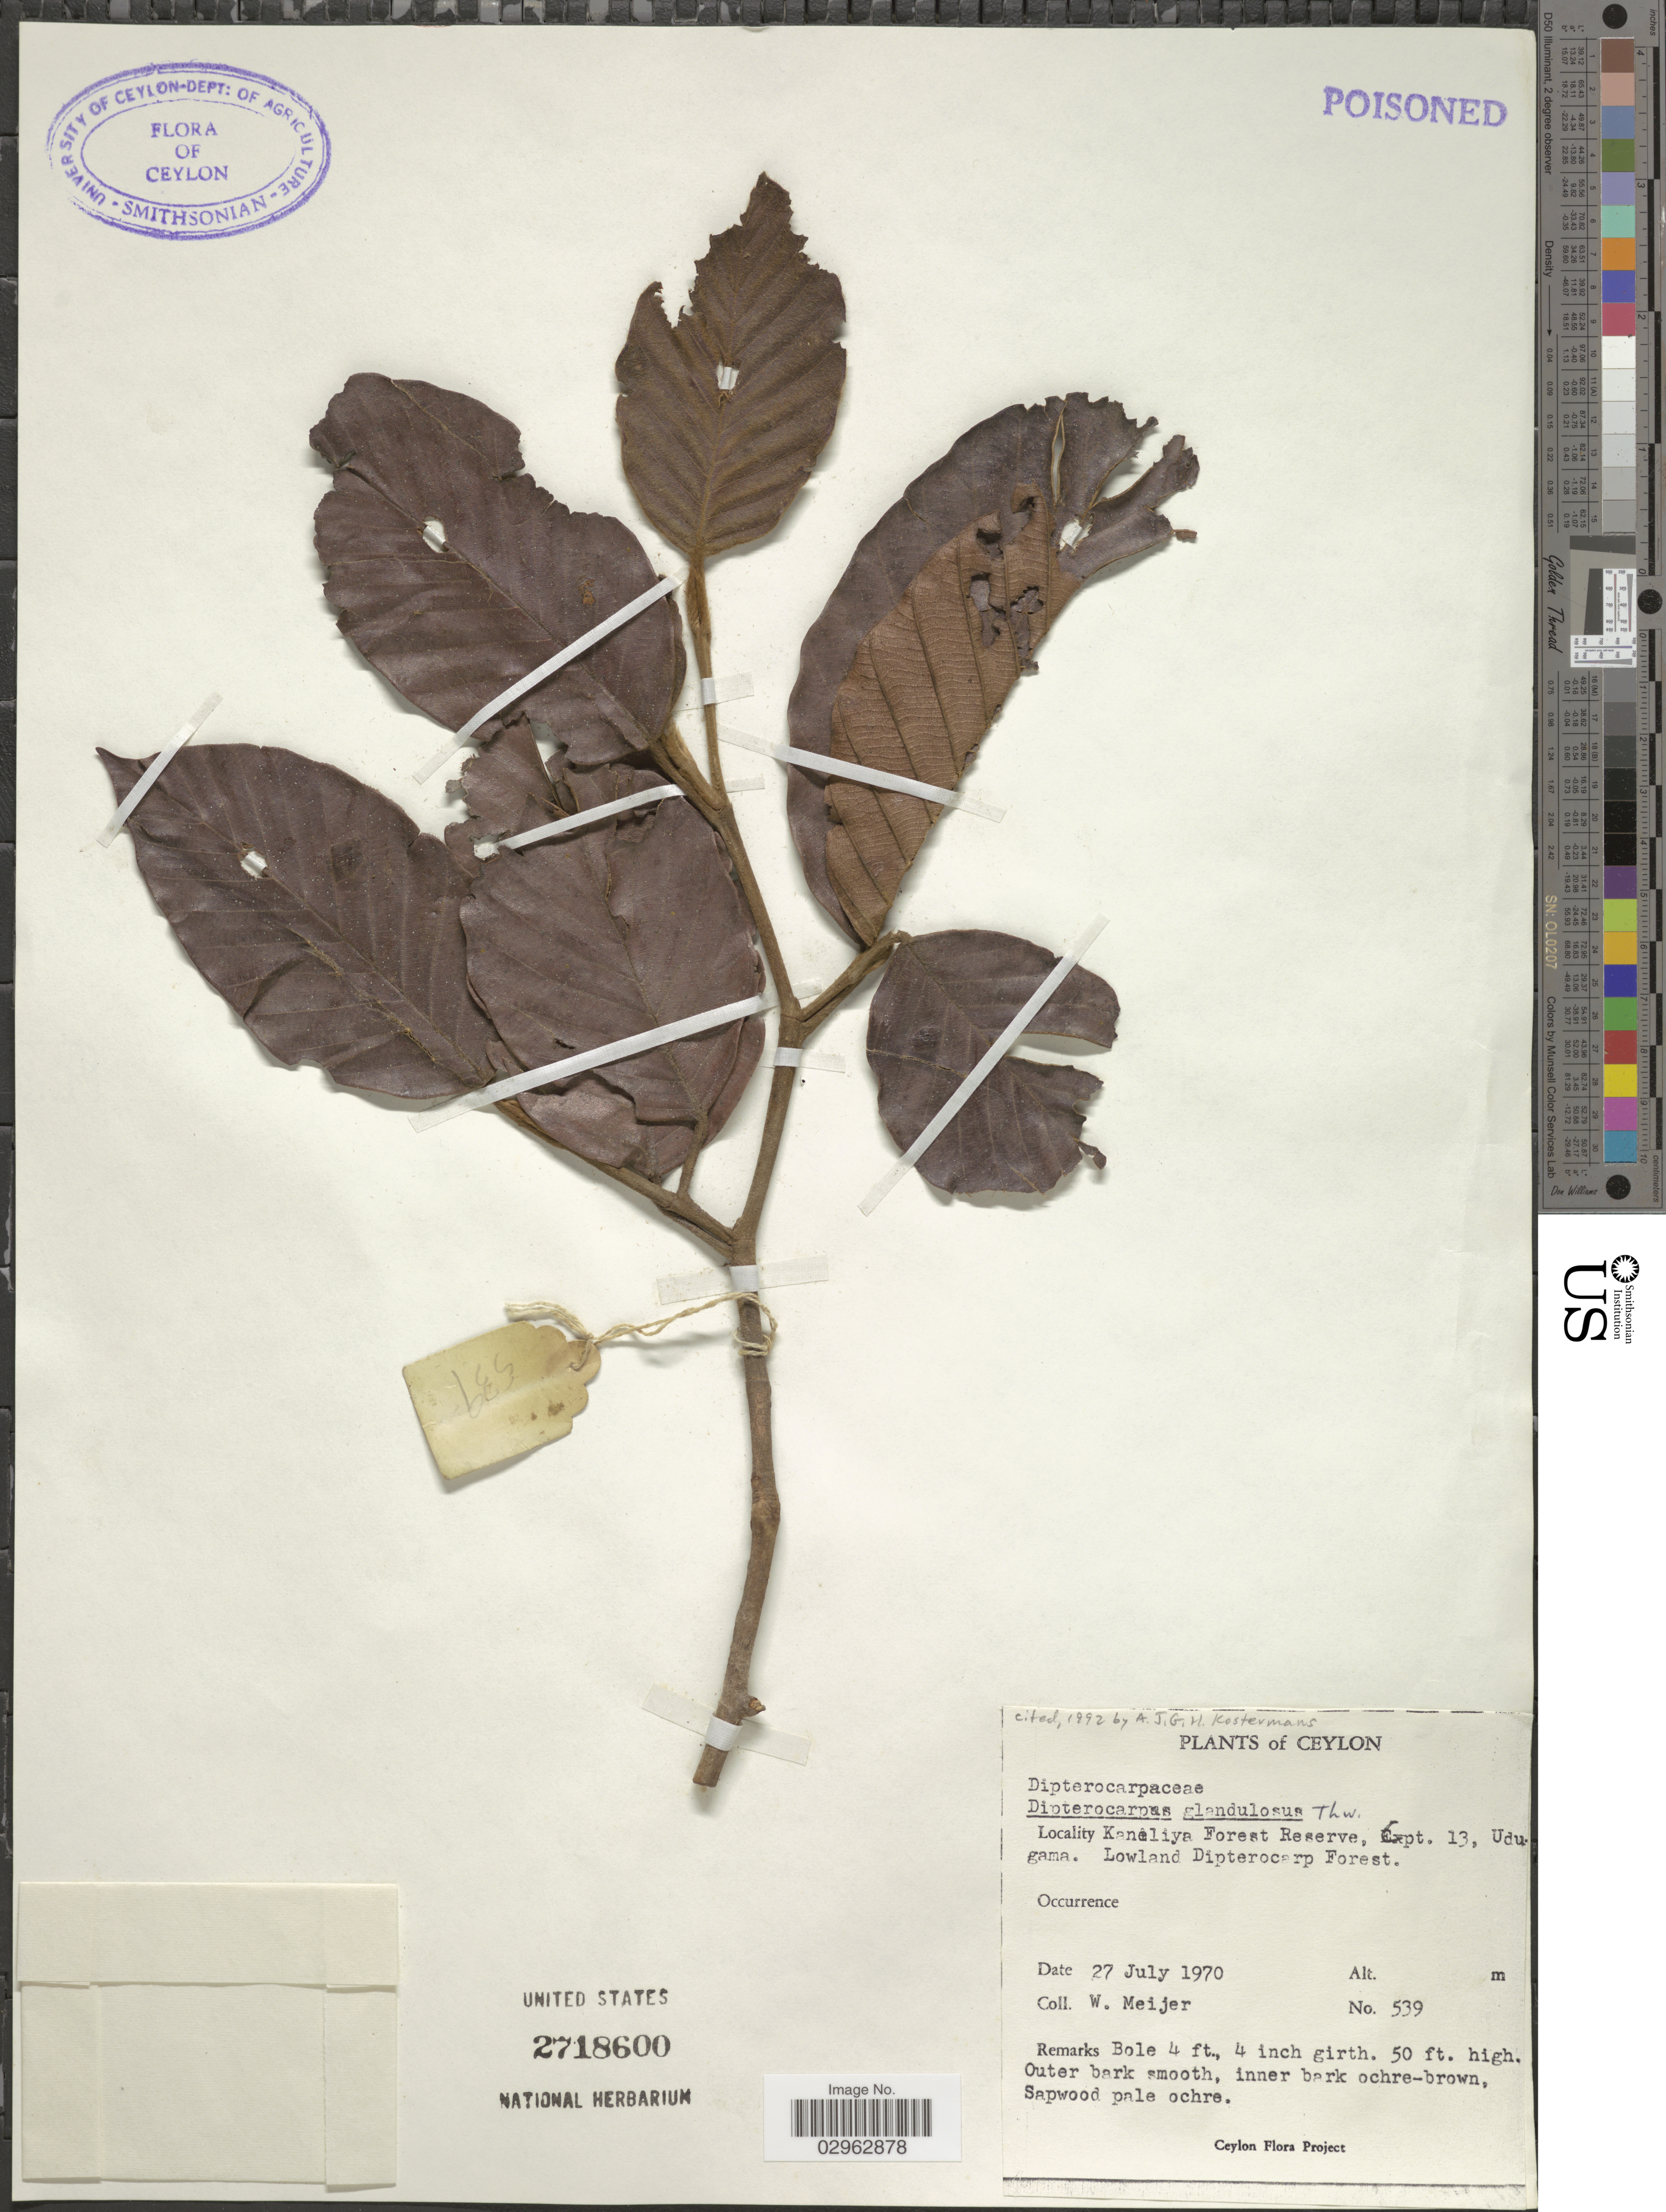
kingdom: Plantae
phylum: Tracheophyta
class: Magnoliopsida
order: Malvales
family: Dipterocarpaceae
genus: Dipterocarpus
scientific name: Dipterocarpus glandulosus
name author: Thwaites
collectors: W. Meijer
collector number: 539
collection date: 1970-07-27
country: Sri Lanka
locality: Ceylon. Kaneliya Forest Reserve, Expt. 13, Udugama.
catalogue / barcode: US 2718600